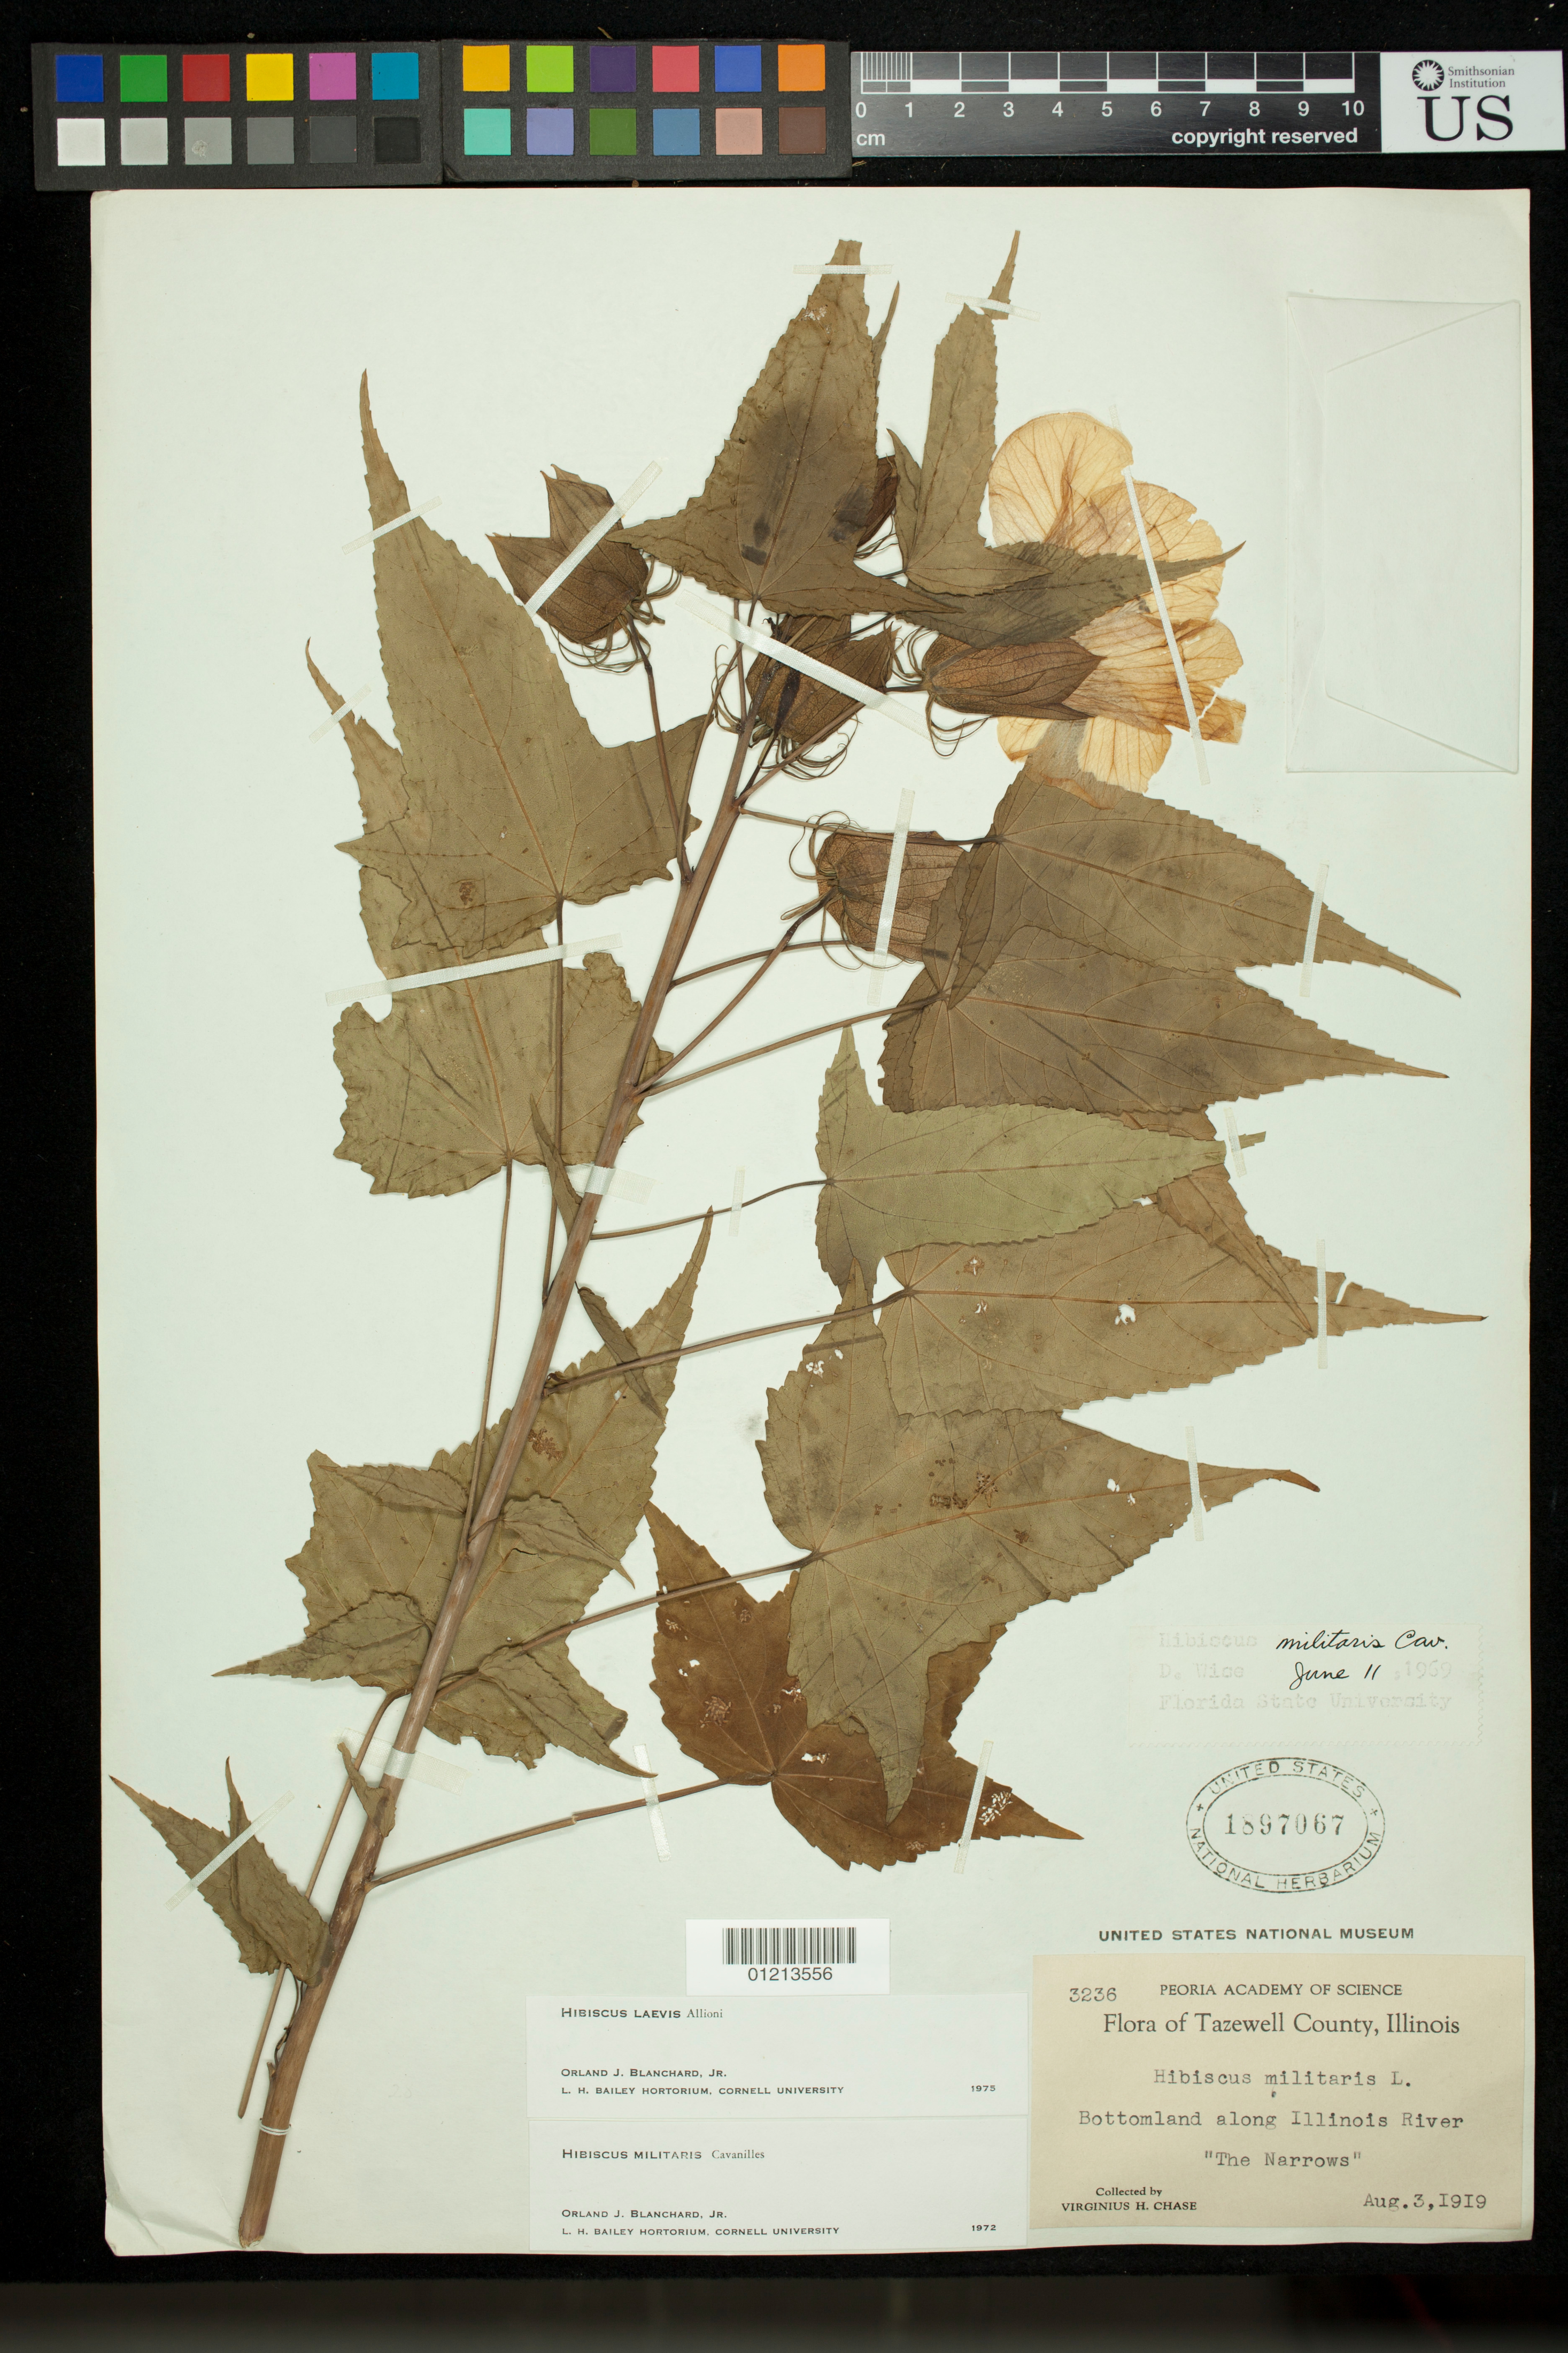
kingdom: Plantae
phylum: Tracheophyta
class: Magnoliopsida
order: Malvales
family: Malvaceae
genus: Hibiscus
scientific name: Hibiscus laevis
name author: All.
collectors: V. H. Chase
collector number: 3236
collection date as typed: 08 Mar 1919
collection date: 1919-03-08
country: United States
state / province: Illinois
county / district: Tazewell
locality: Tazewell County: Bottomland along Illinois River, "The Narrows".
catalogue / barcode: US 1897067